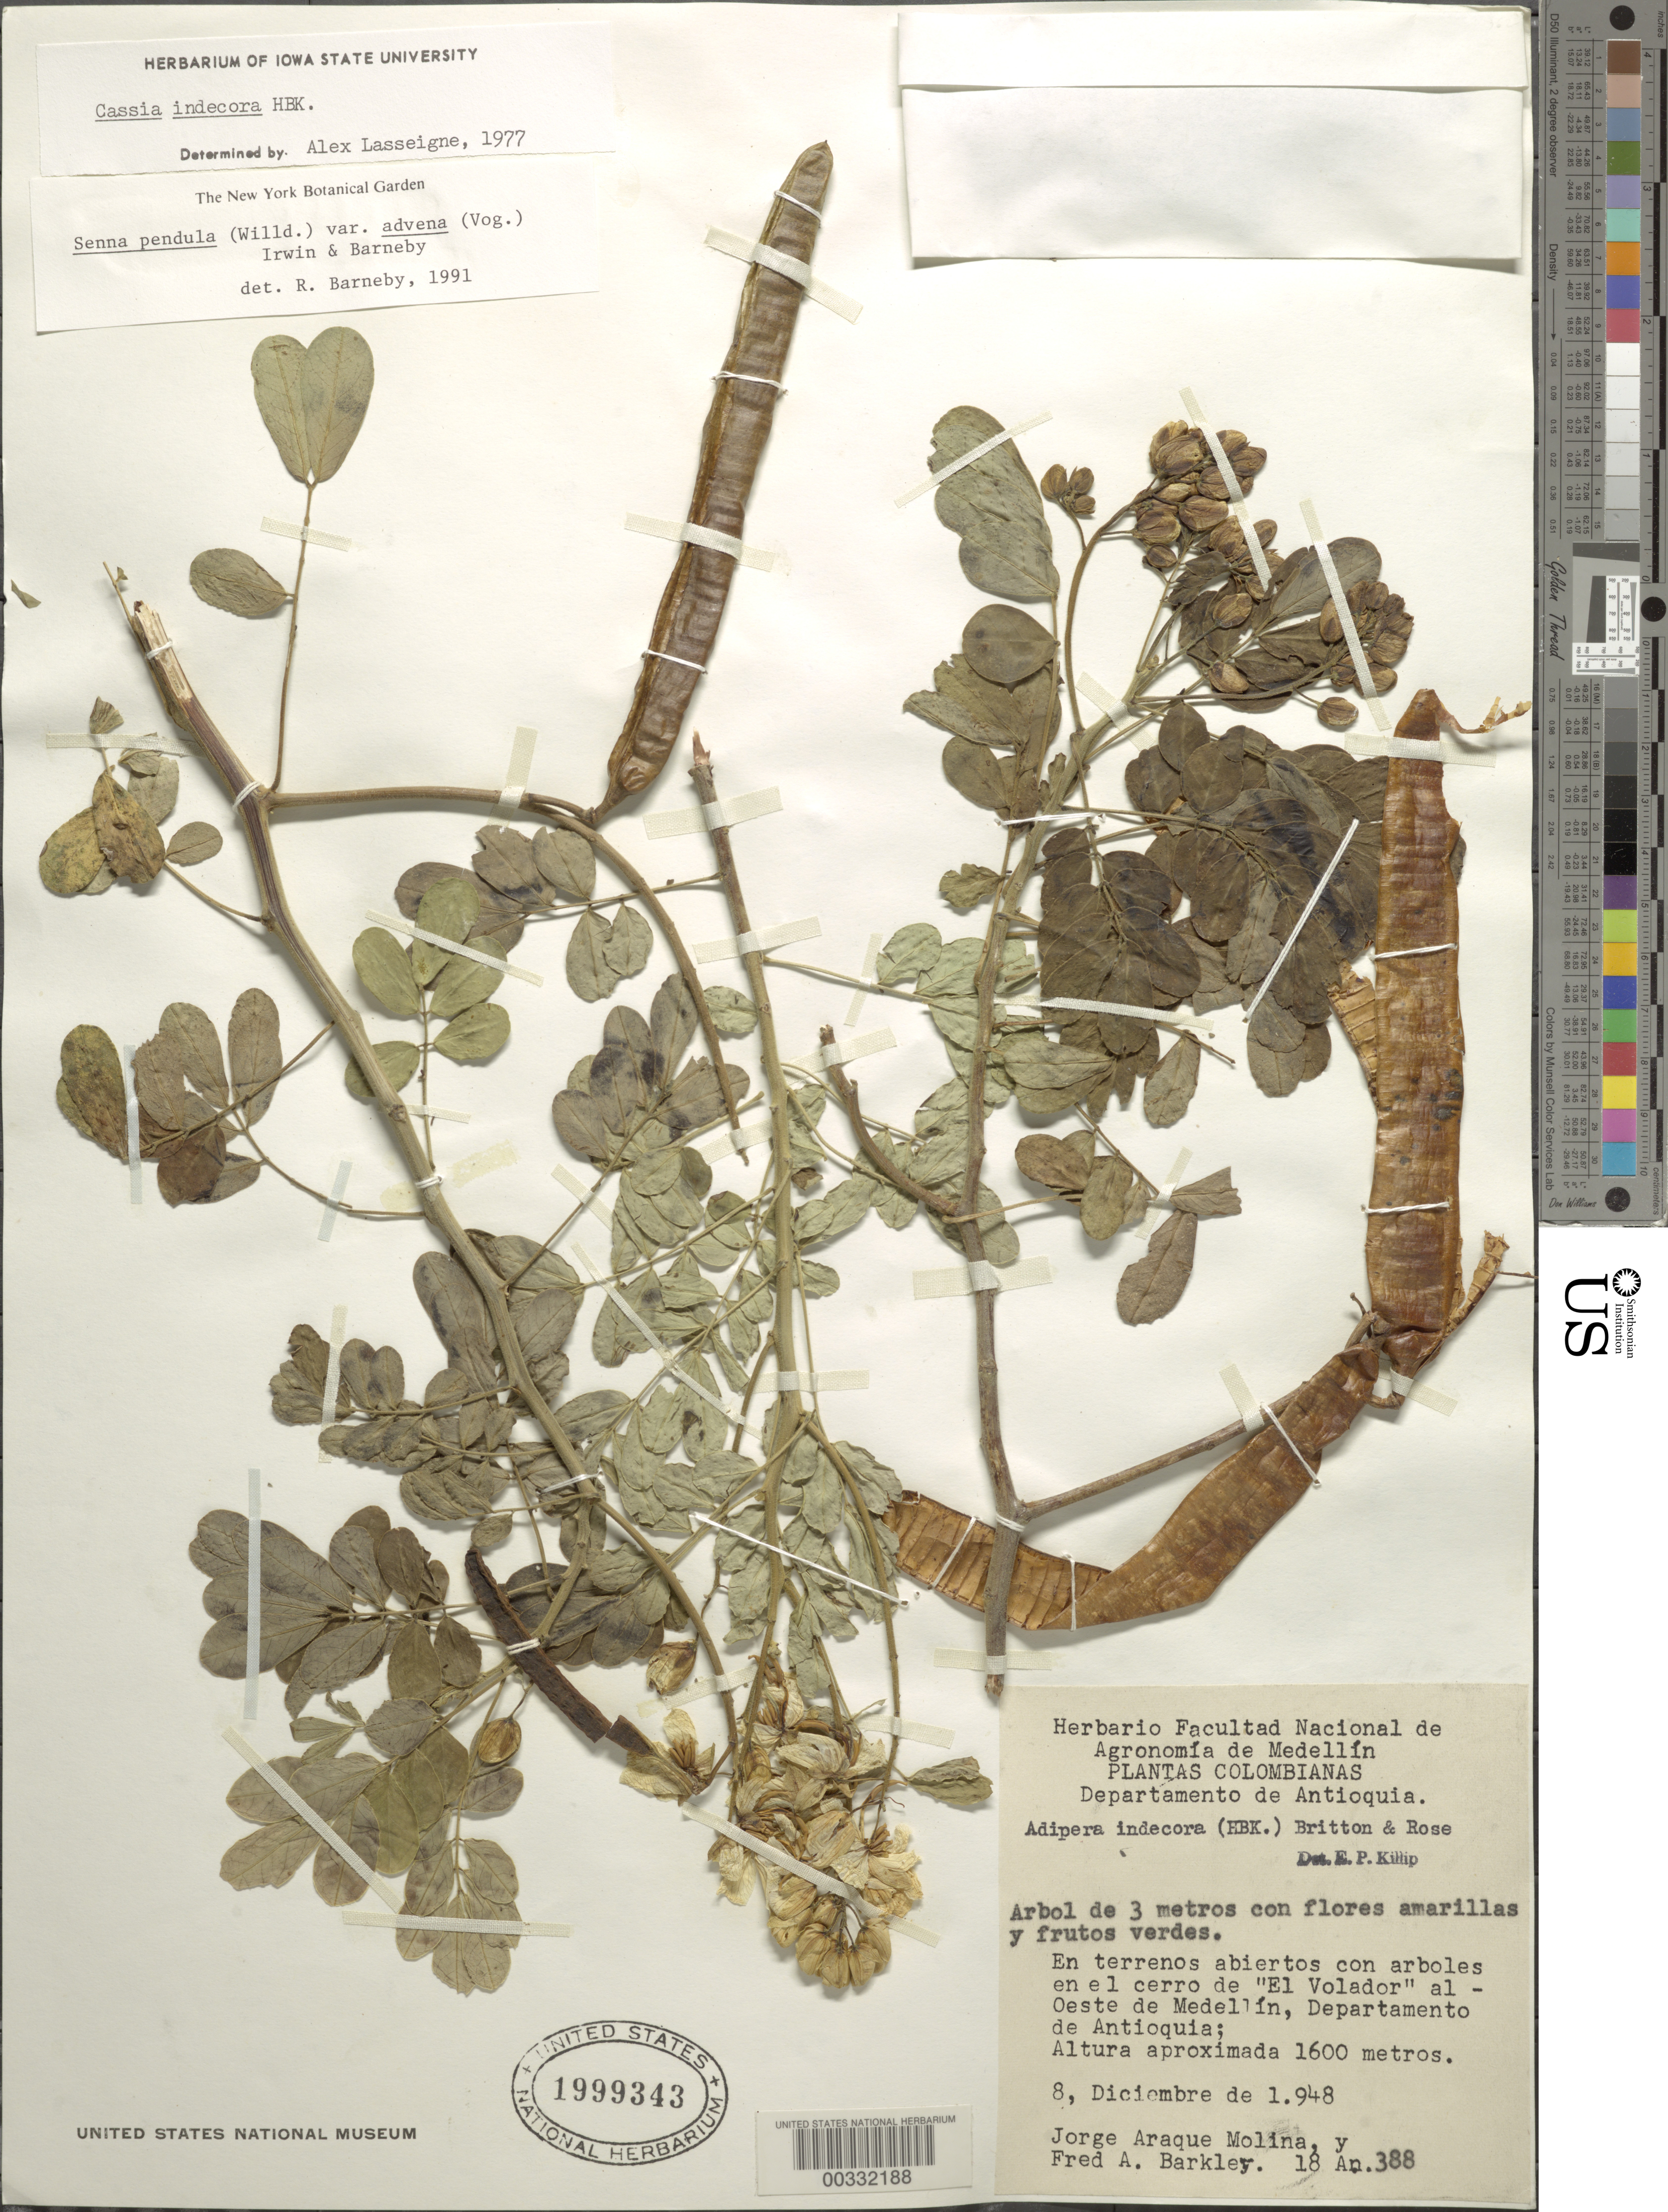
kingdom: Plantae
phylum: Tracheophyta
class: Magnoliopsida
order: Fabales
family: Fabaceae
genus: Senna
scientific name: Senna pendula var. advena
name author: (Vogel) H.S. Irwin & Barneby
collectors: J. Araque Molina & F. A. Barkley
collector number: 18an388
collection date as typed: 08 Dec 1948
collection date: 1948-12-08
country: Colombia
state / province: Antioquia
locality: El Cerro "El VoLador" al E of Medellin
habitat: En terrenos abiertos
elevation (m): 1600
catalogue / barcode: US 1999343